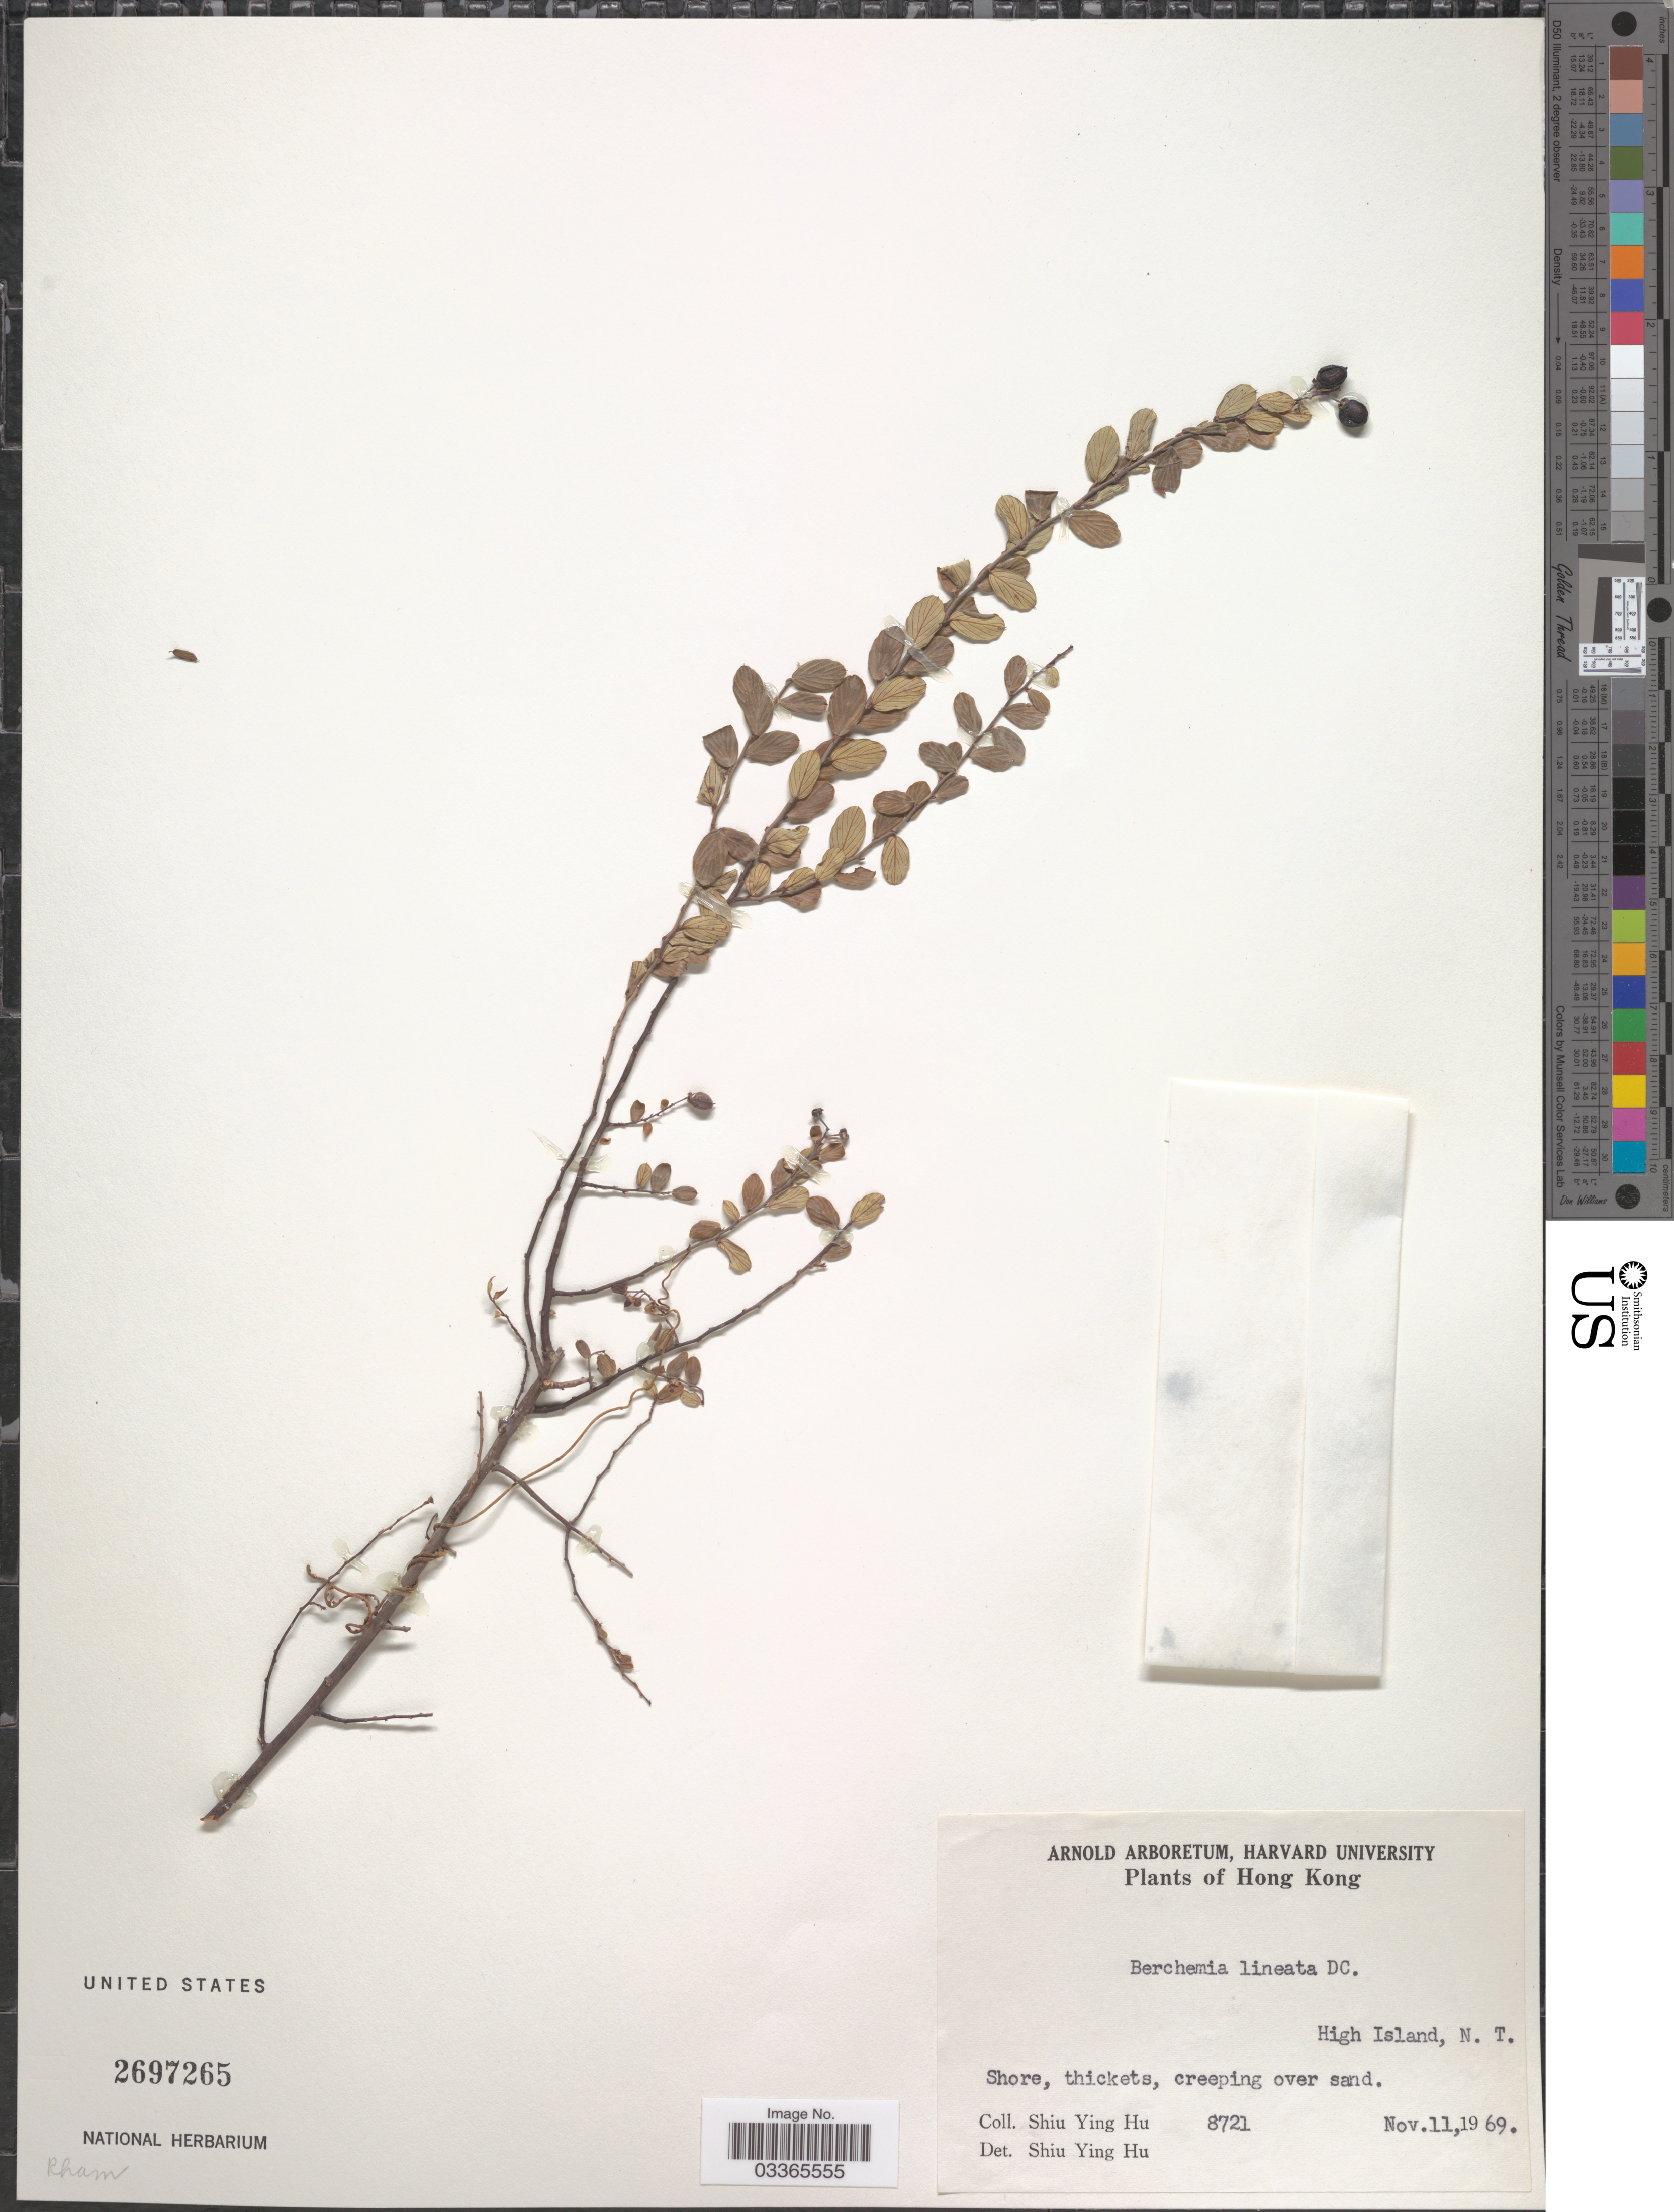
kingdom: Plantae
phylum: Tracheophyta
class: Magnoliopsida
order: Rosales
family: Rhamnaceae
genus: Berchemia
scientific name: Berchemia lineata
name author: (L.) DC.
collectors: S. Y. Hu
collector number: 8721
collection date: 1969-11-11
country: China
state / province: Hong Kong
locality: High Island, N.T.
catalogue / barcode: US 2697265